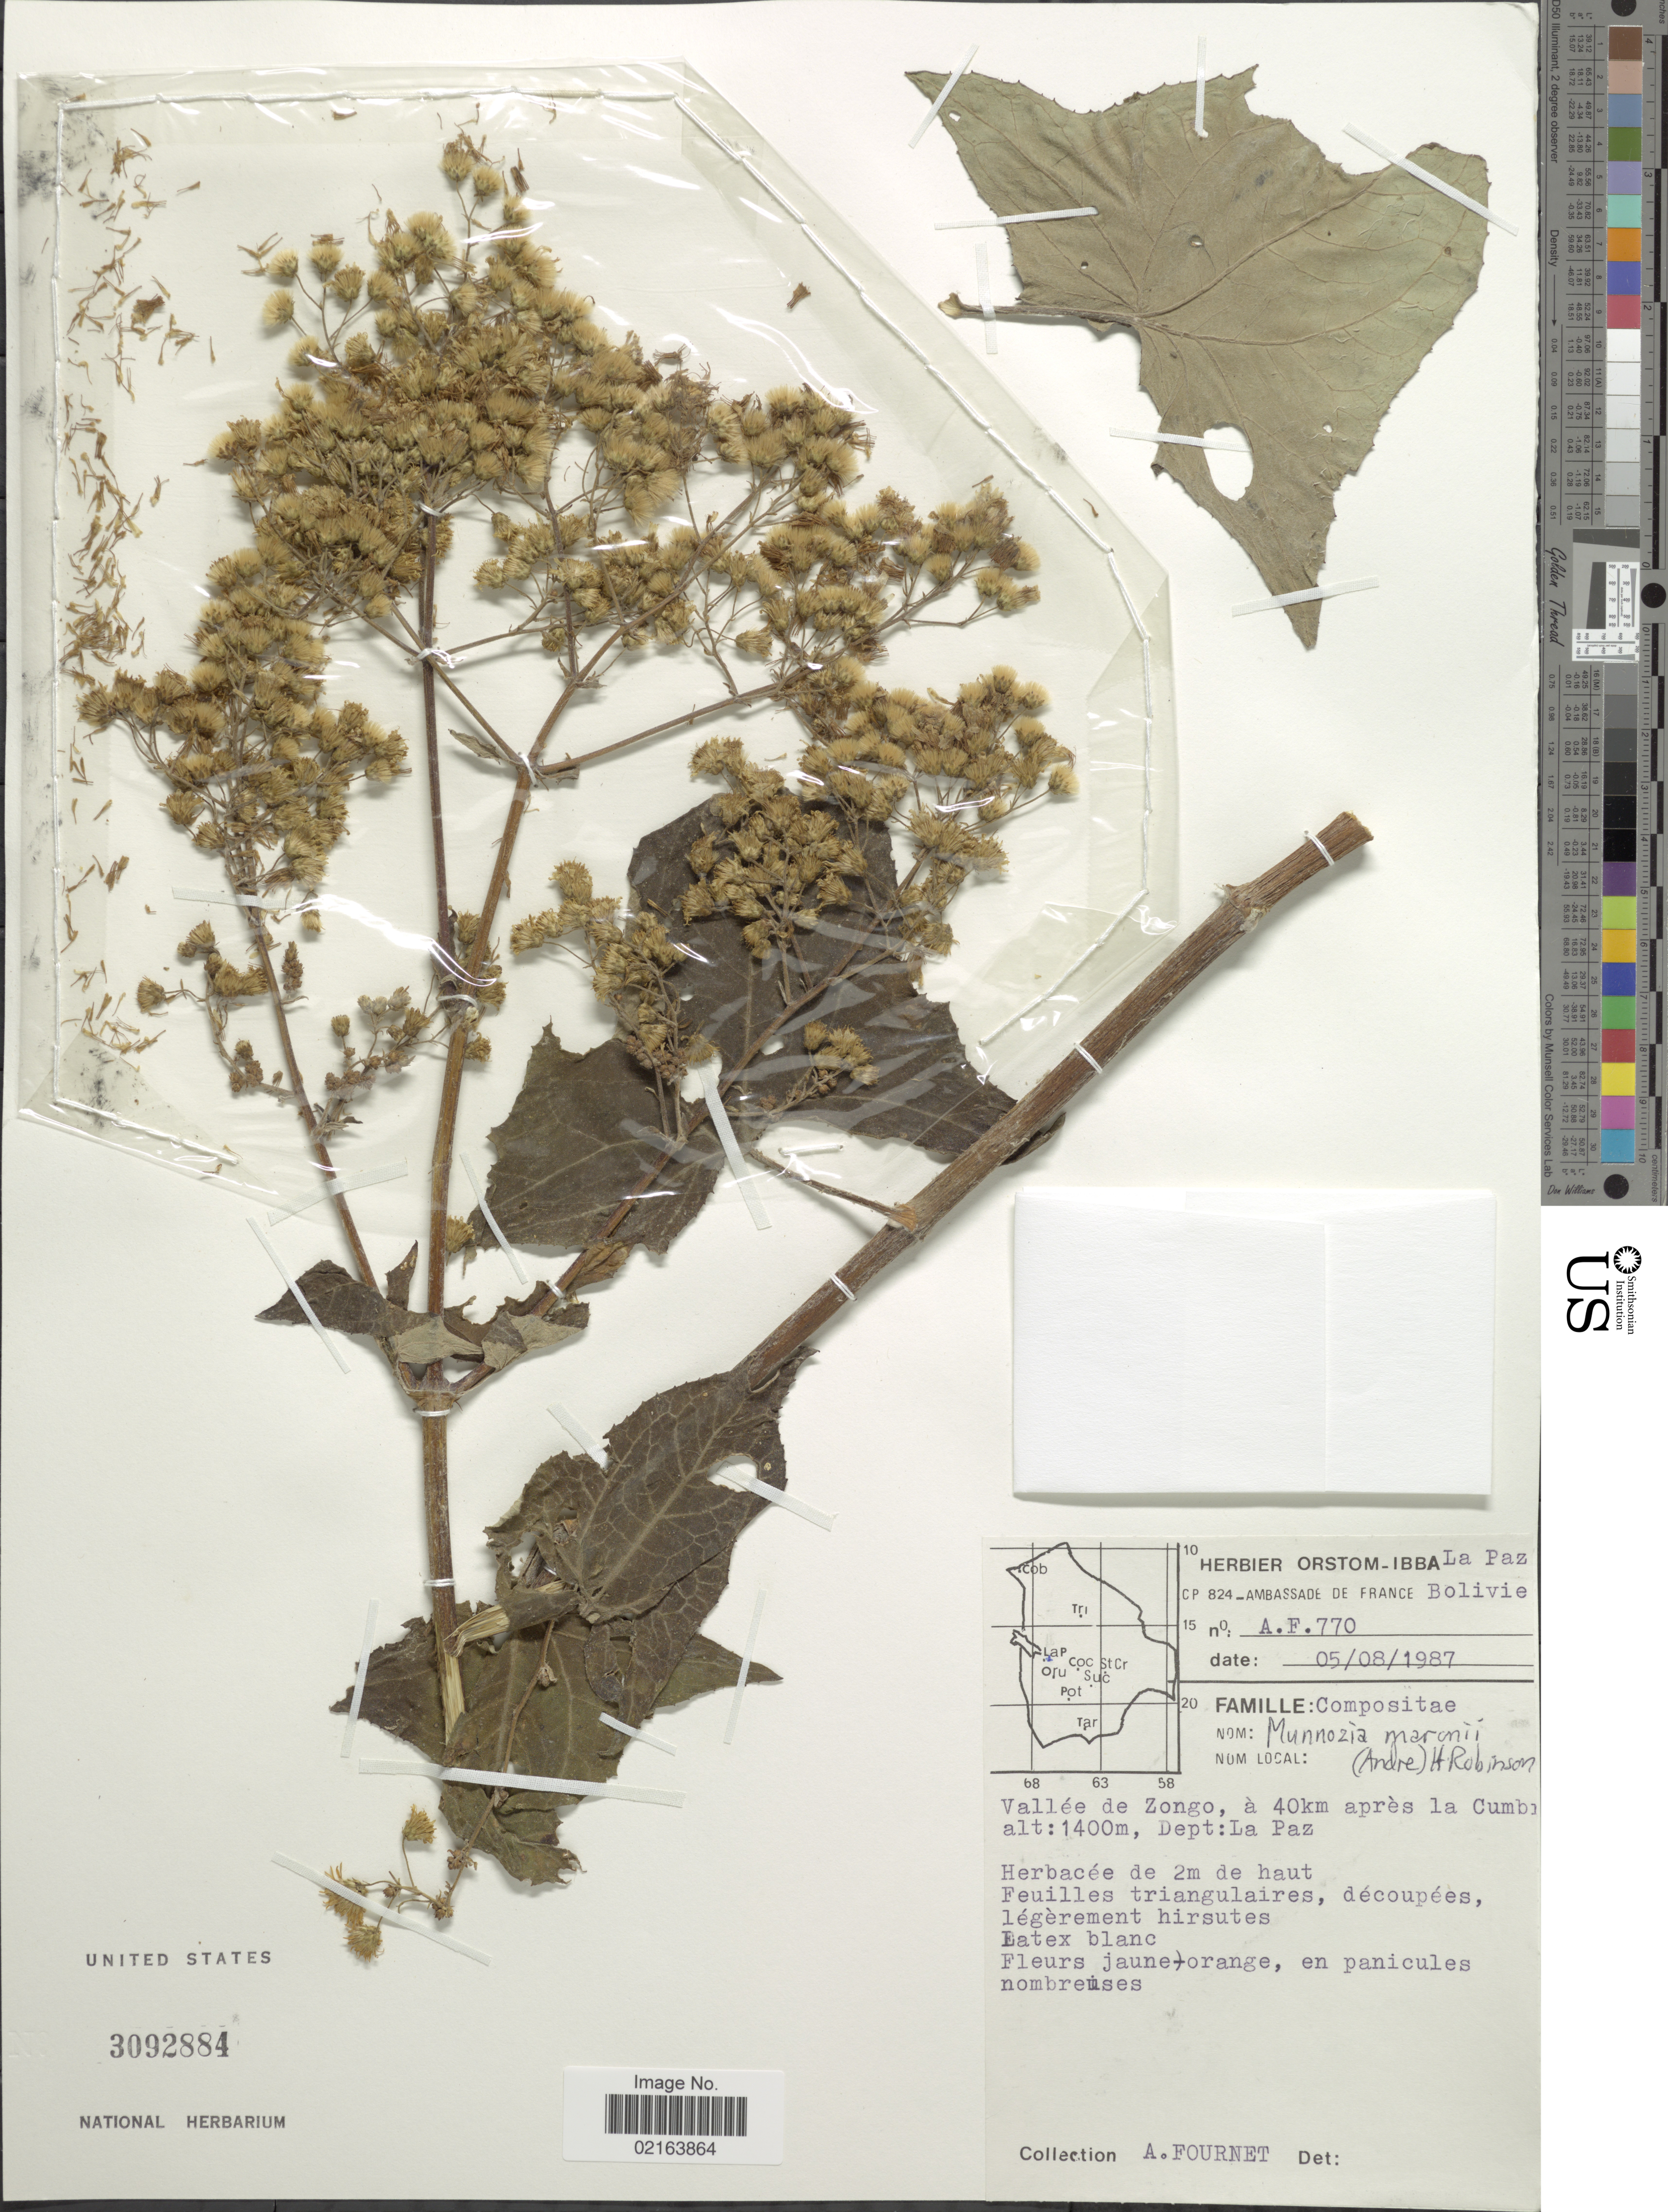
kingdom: Plantae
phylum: Tracheophyta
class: Magnoliopsida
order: Asterales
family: Asteraceae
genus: Munnozia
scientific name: Munnozia maronii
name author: (André) H. Rob.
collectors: A. Fournet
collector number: A.F. 770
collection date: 1987-08-05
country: Bolivia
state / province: La Paz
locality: Vallee de Zongo, a 40 km apres la Cumbre, Dept. La Paz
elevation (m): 1400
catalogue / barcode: US 3092884